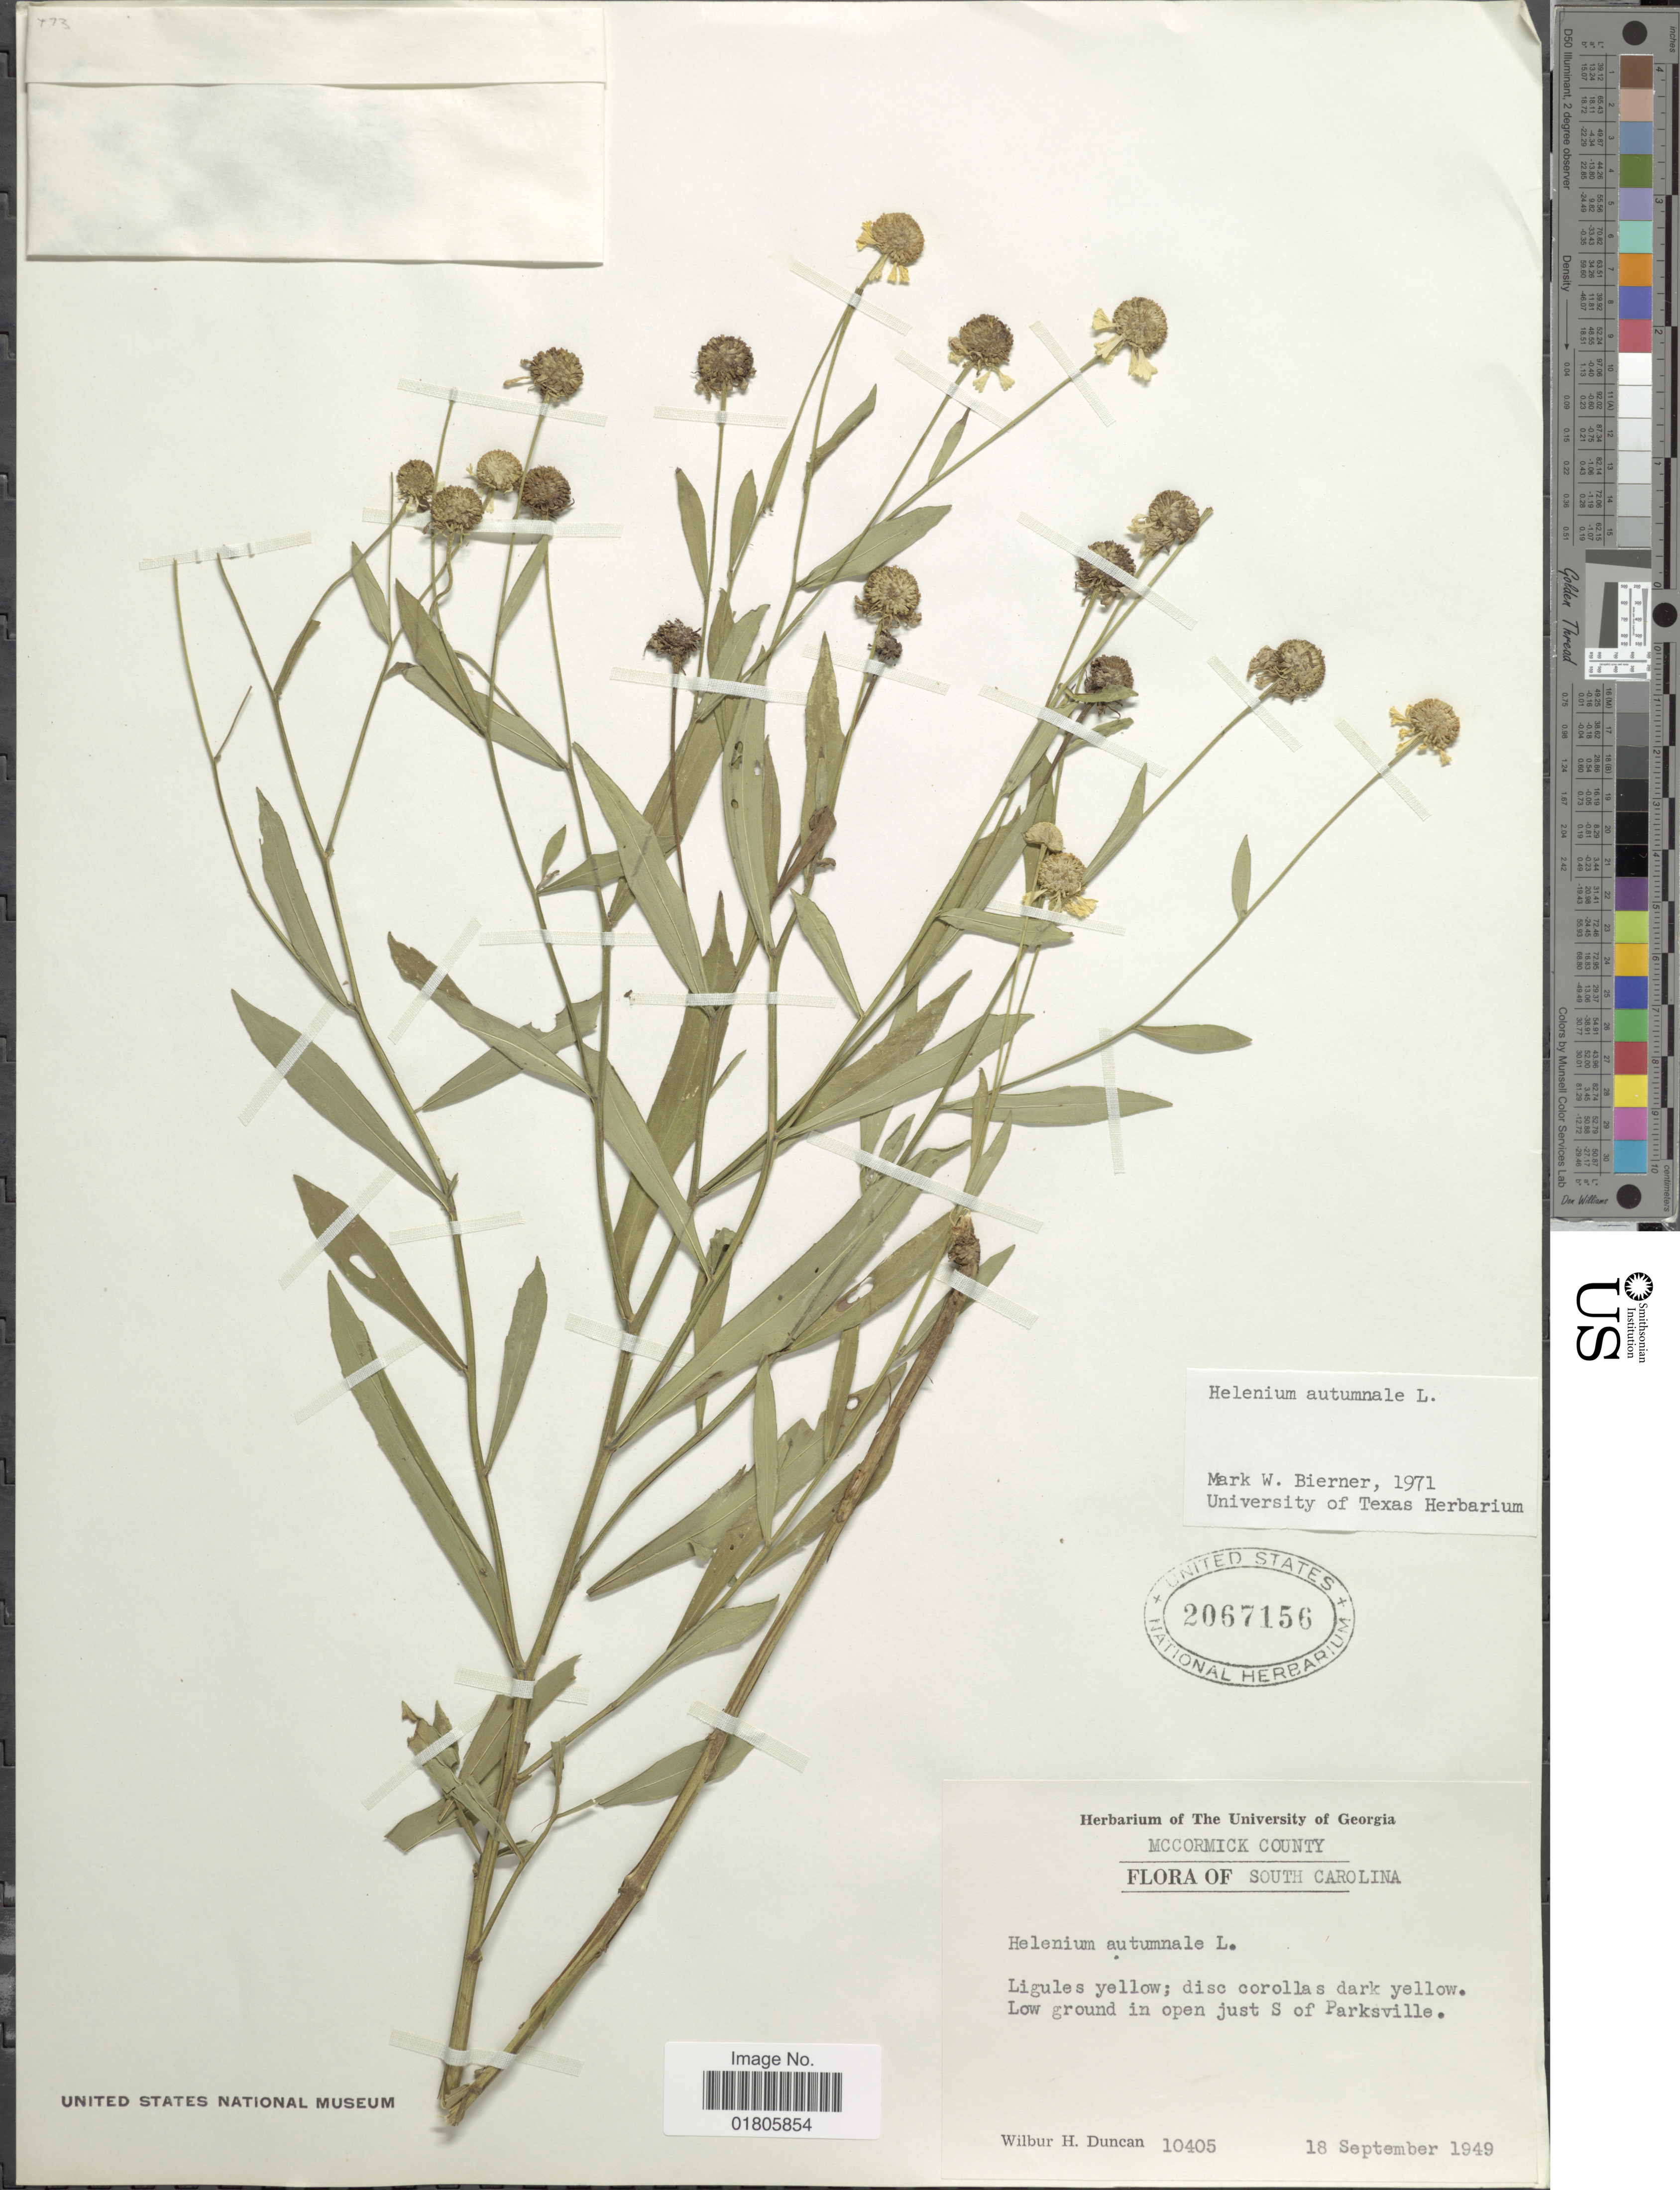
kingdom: Plantae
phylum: Tracheophyta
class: Magnoliopsida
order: Asterales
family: Asteraceae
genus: Helenium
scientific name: Helenium autumnale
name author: L.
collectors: W. H. Duncan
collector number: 10405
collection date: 1949-09-18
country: United States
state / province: South Carolina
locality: McCormick County. Just S of Parksville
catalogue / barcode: US 2067156